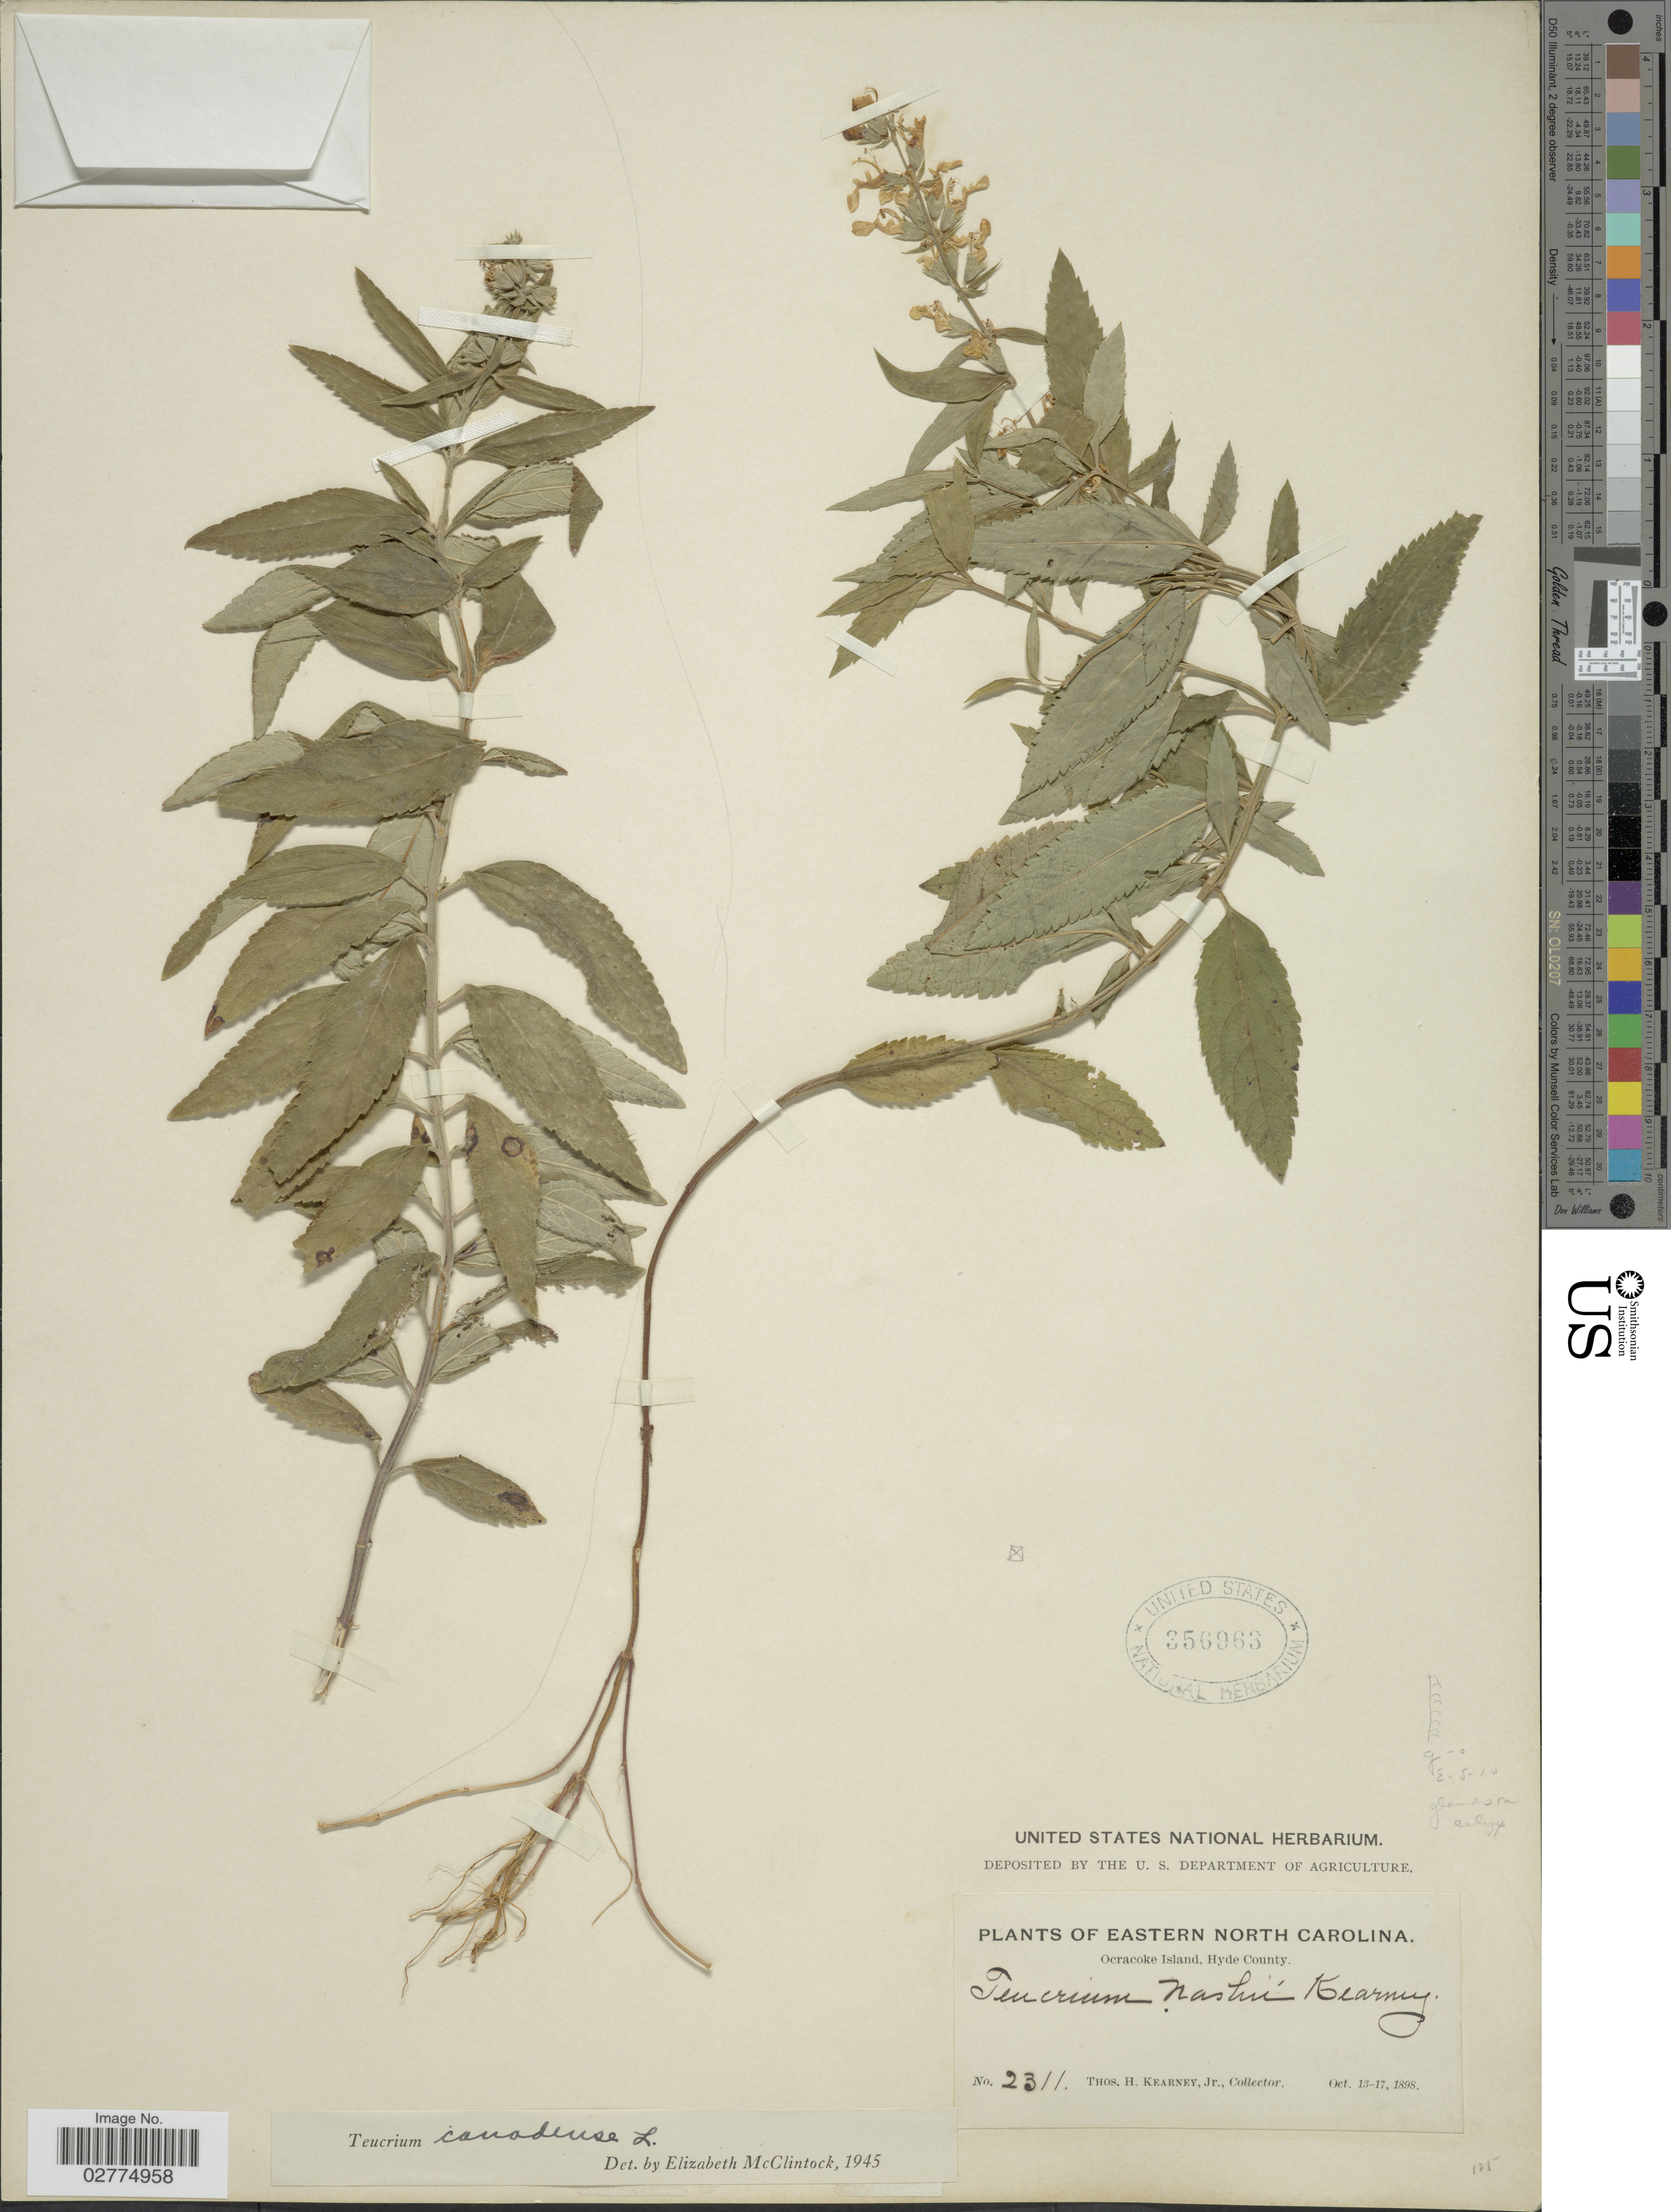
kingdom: Plantae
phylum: Tracheophyta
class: Magnoliopsida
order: Lamiales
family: Lamiaceae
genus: Teucrium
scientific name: Teucrium canadense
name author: L.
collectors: T. H. Kearney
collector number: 2311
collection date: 1898-10-13/1898-10-17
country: United States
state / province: North Carolina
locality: Eastern North Carolina. Ocracoke Island, Hyde County.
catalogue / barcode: US 356963